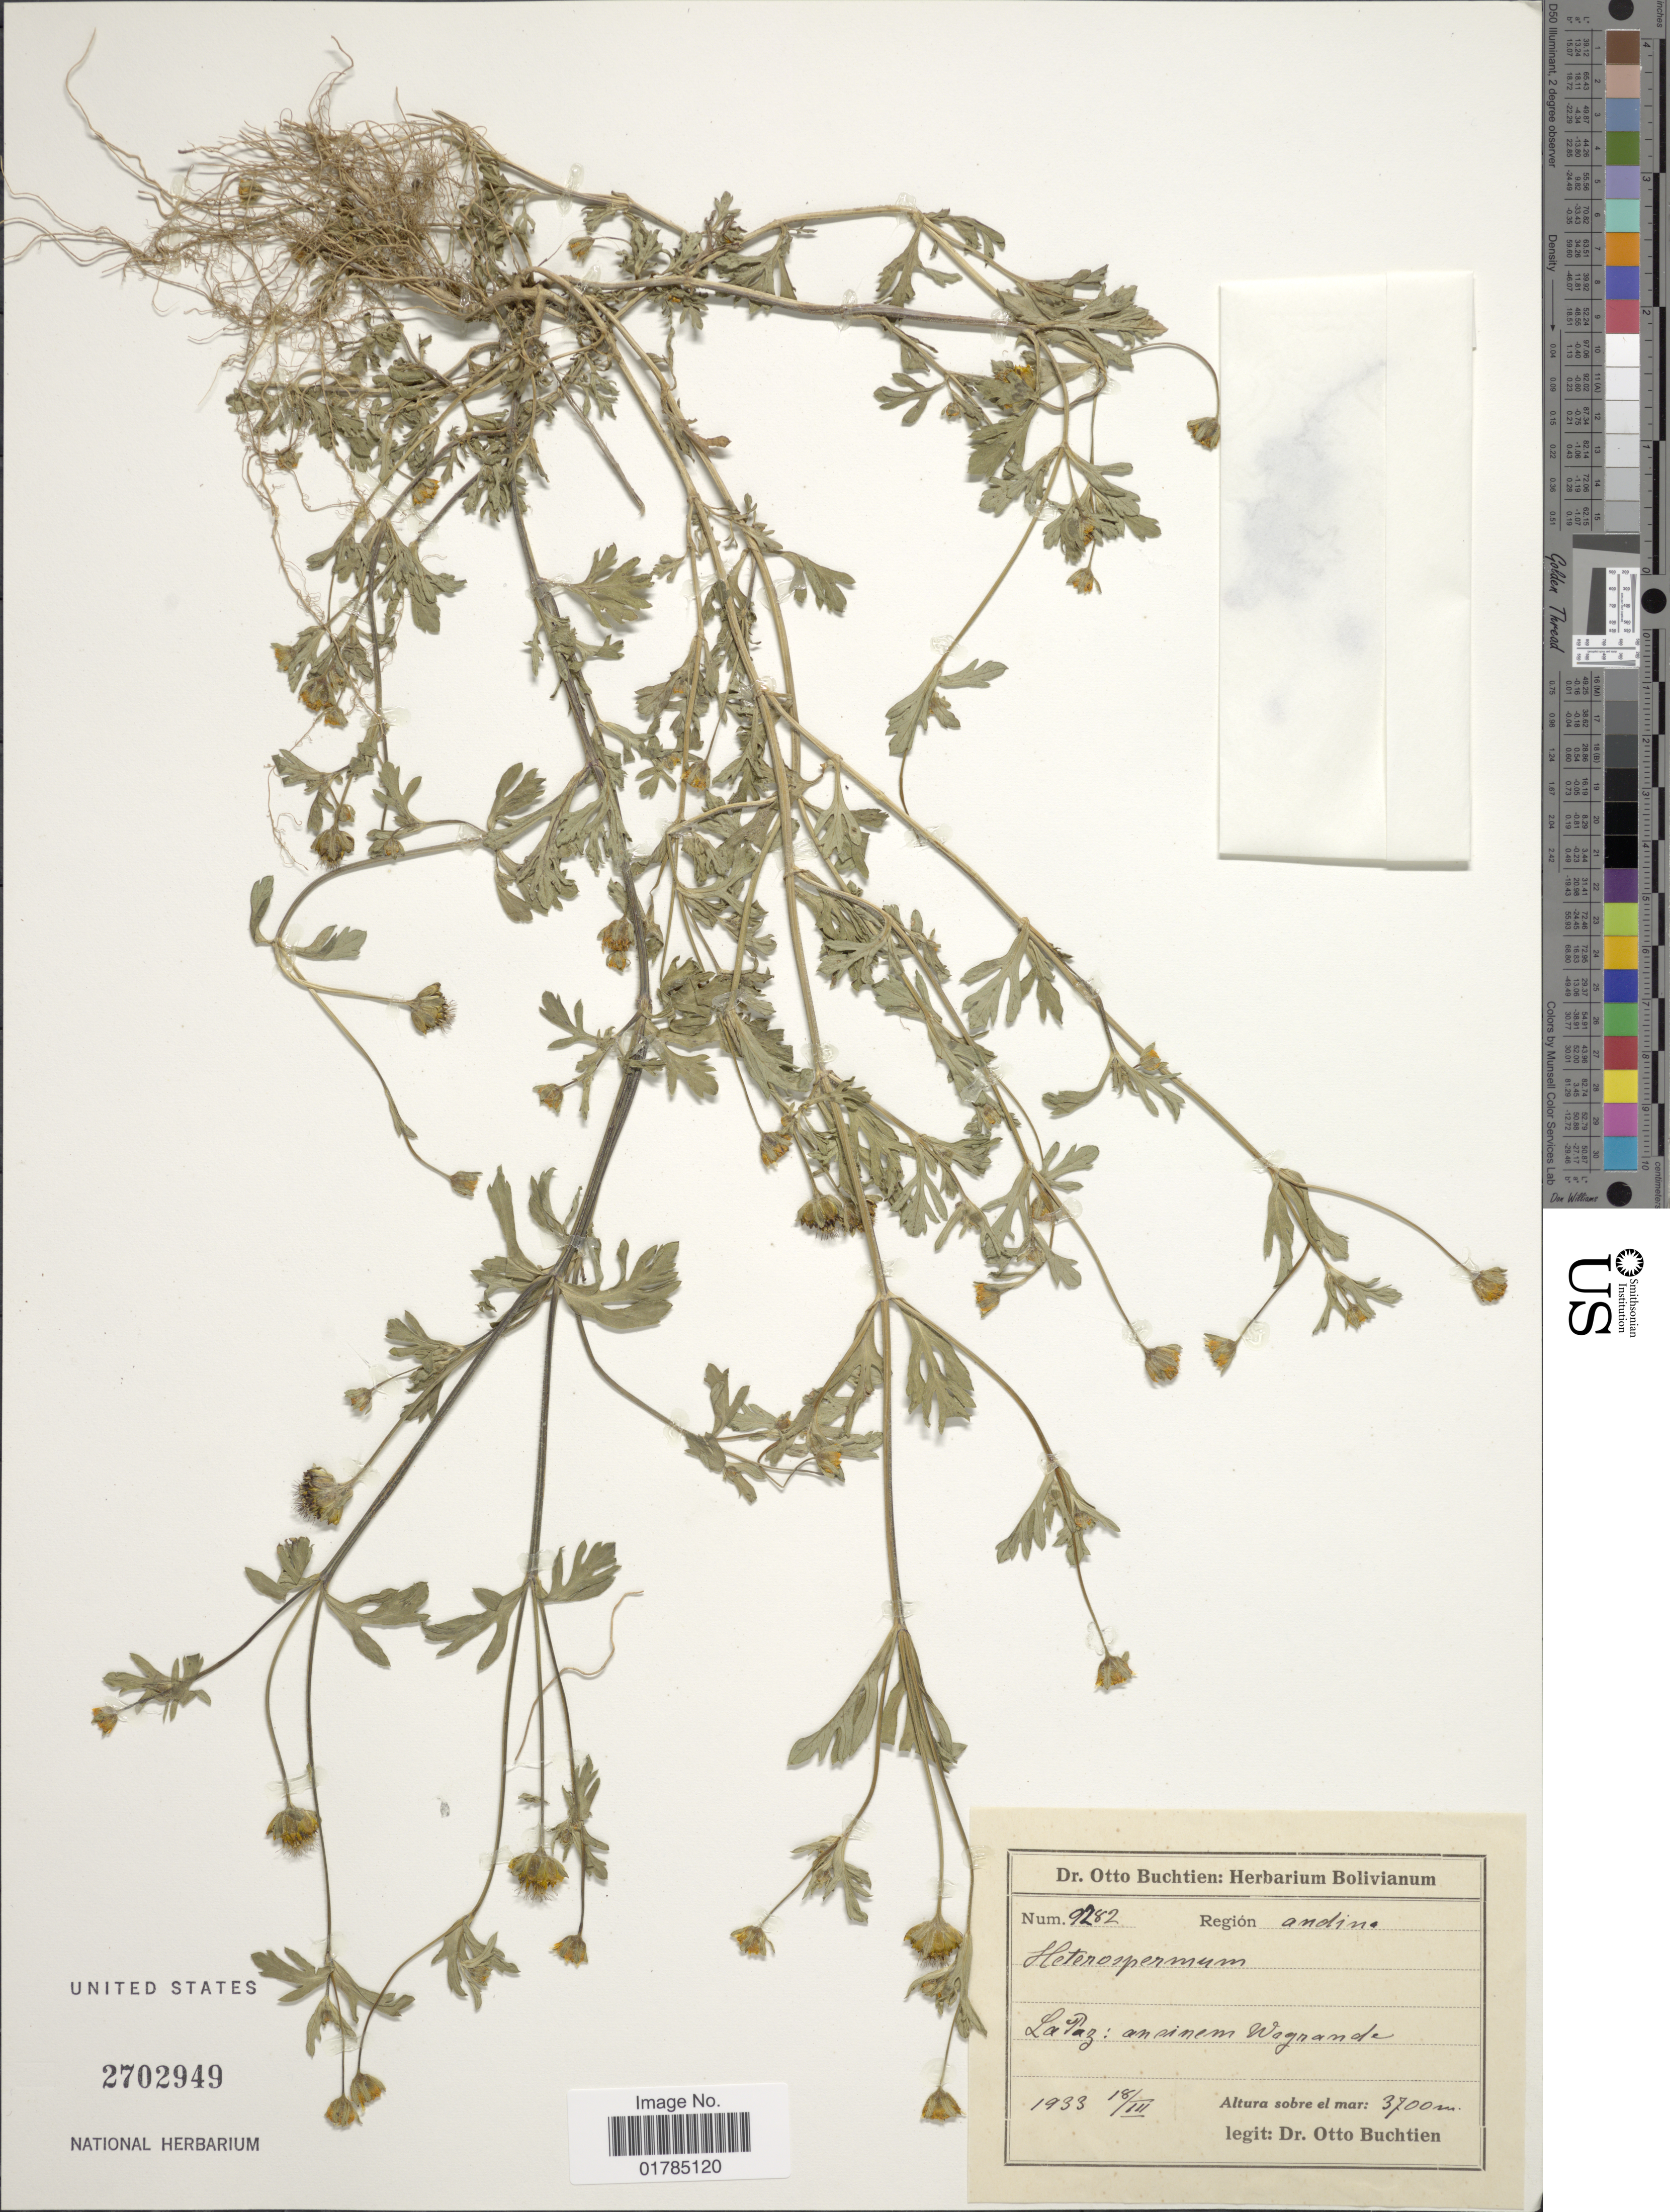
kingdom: Plantae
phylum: Tracheophyta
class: Magnoliopsida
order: Asterales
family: Asteraceae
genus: Heterosperma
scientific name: Heterosperma diversifolium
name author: Kunth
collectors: O. Buchtien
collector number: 9282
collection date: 1933-03-18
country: Bolivia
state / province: La Paz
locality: Andinem Wegrande, Region Andine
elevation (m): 3700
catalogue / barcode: US 2702949